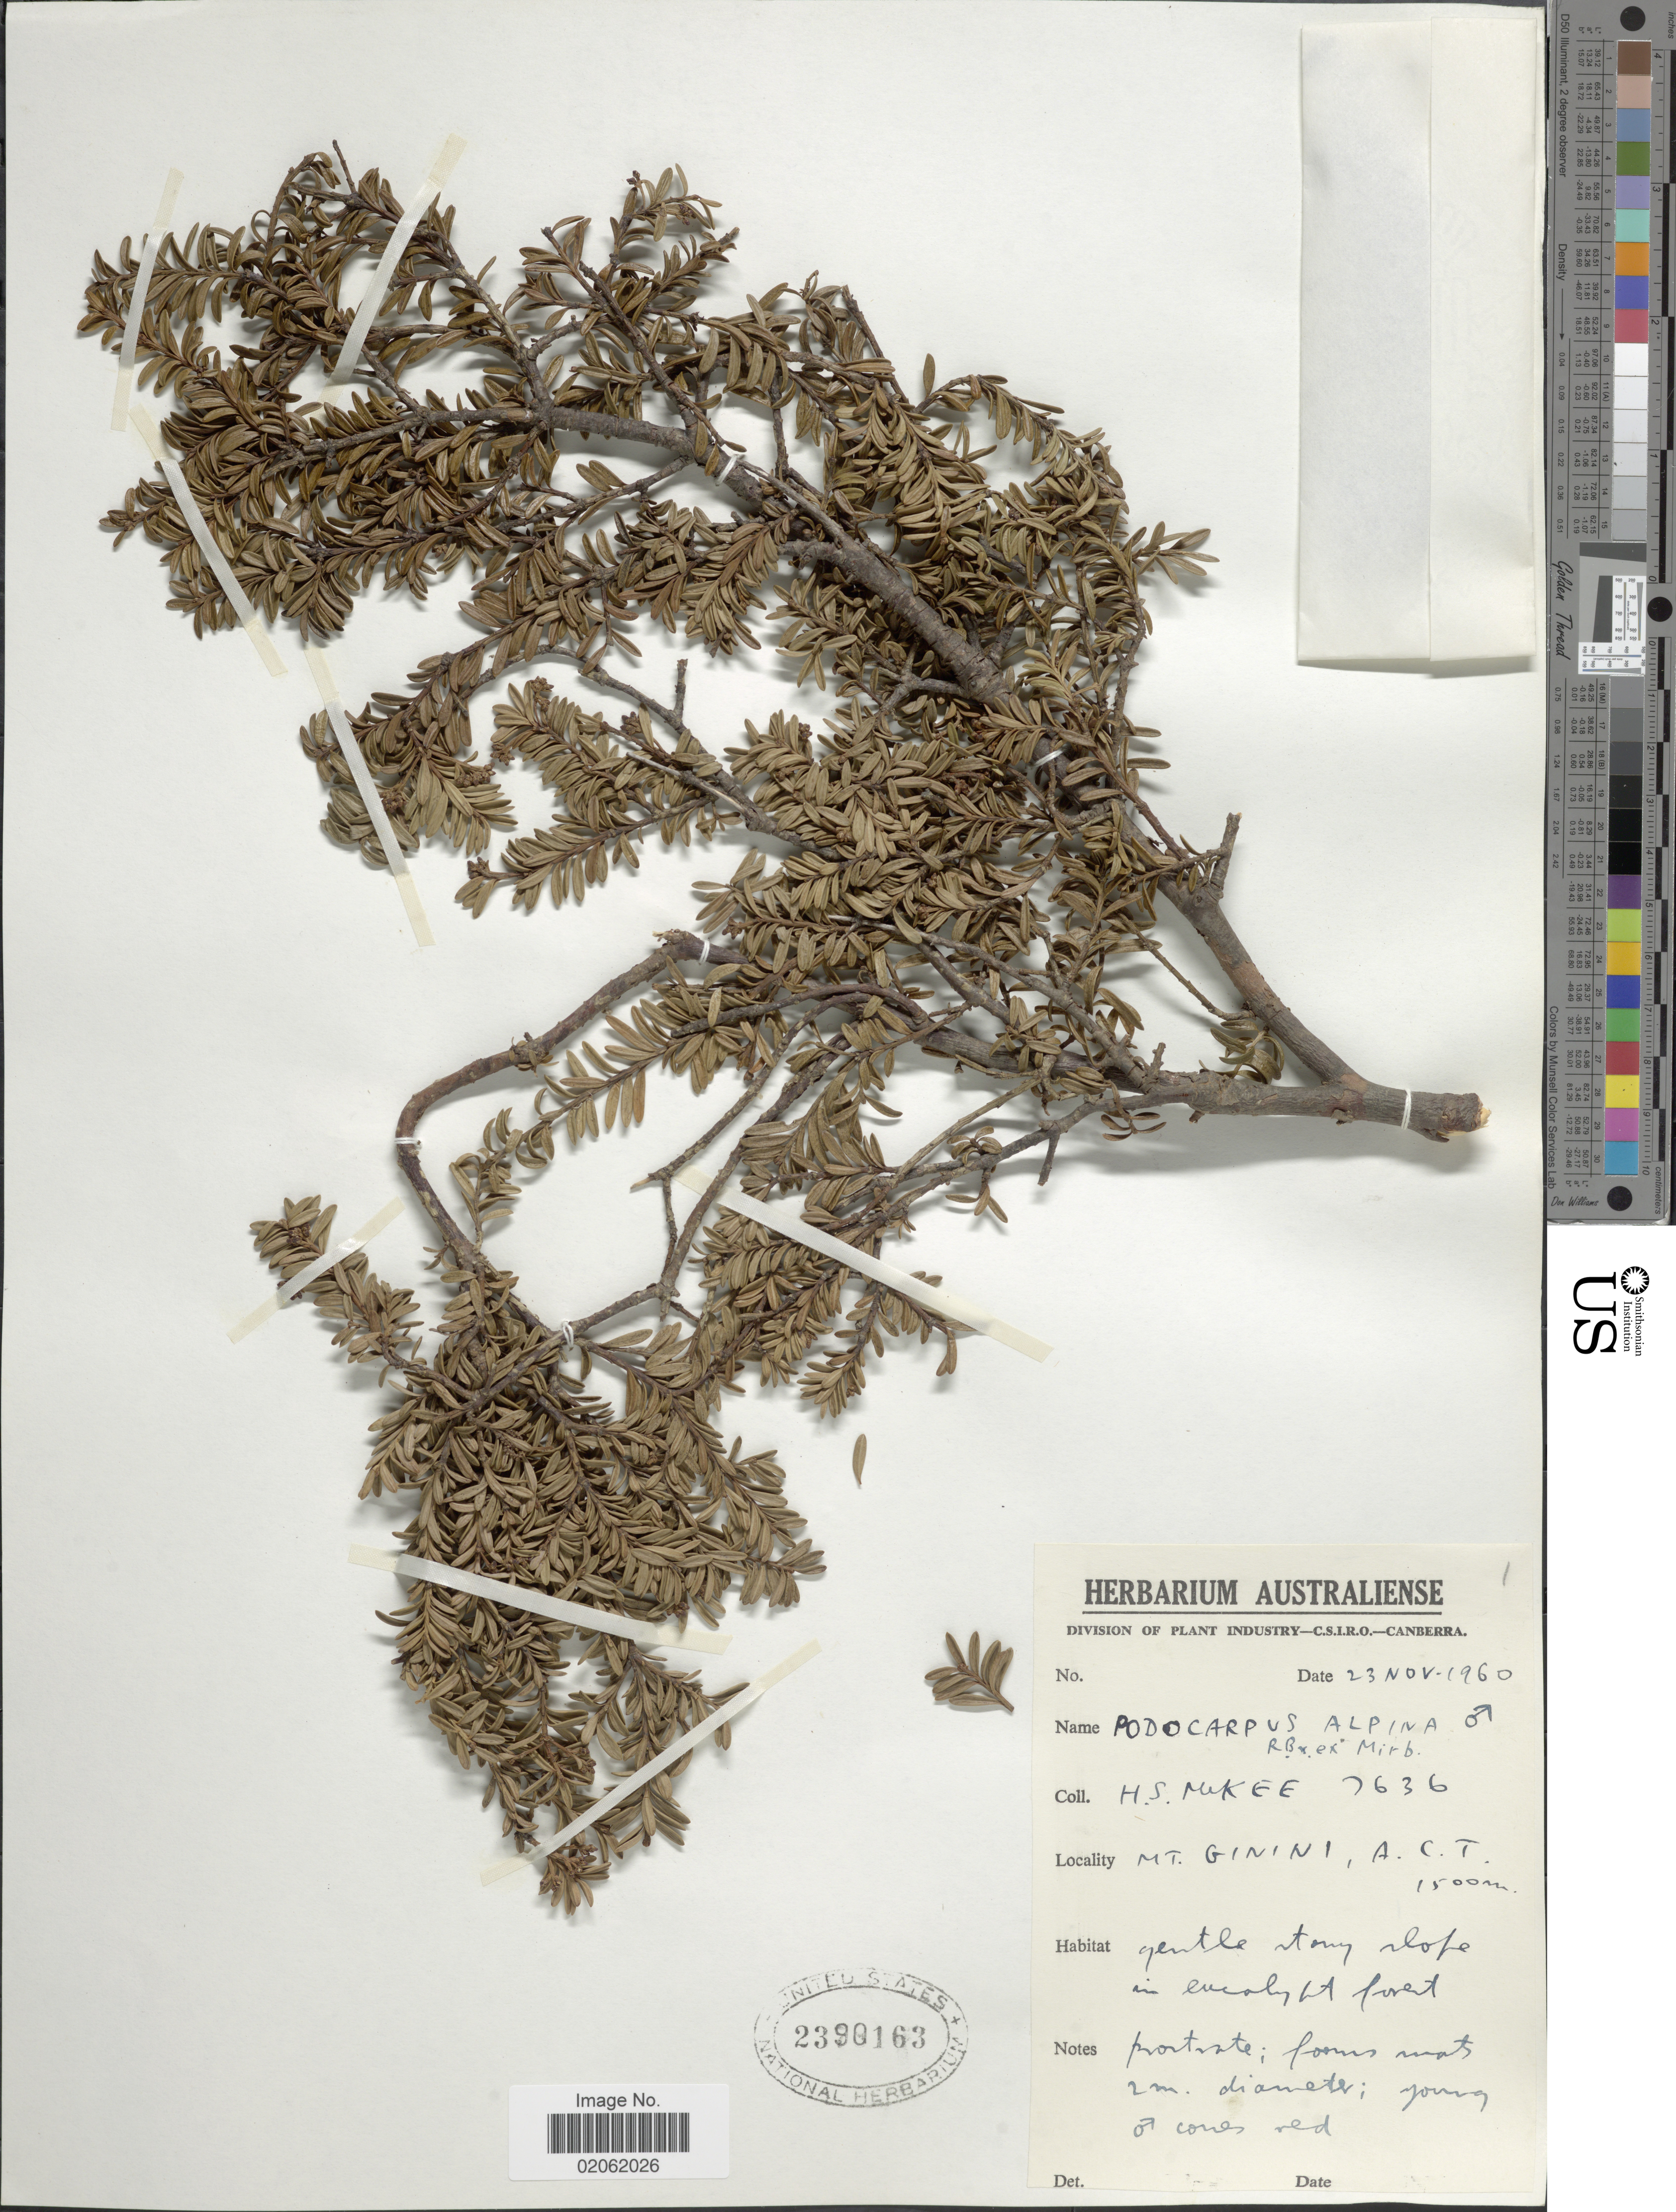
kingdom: Plantae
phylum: Tracheophyta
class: Pinopsida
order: Pinales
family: Podocarpaceae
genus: Podocarpus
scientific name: Podocarpus alpinus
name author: R. Br. ex Hook. f.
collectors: H. S. McKee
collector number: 7636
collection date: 1960-11-23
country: Australia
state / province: New South Wales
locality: Mt Ginini, A.C.T.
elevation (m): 1500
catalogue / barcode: US 2390163